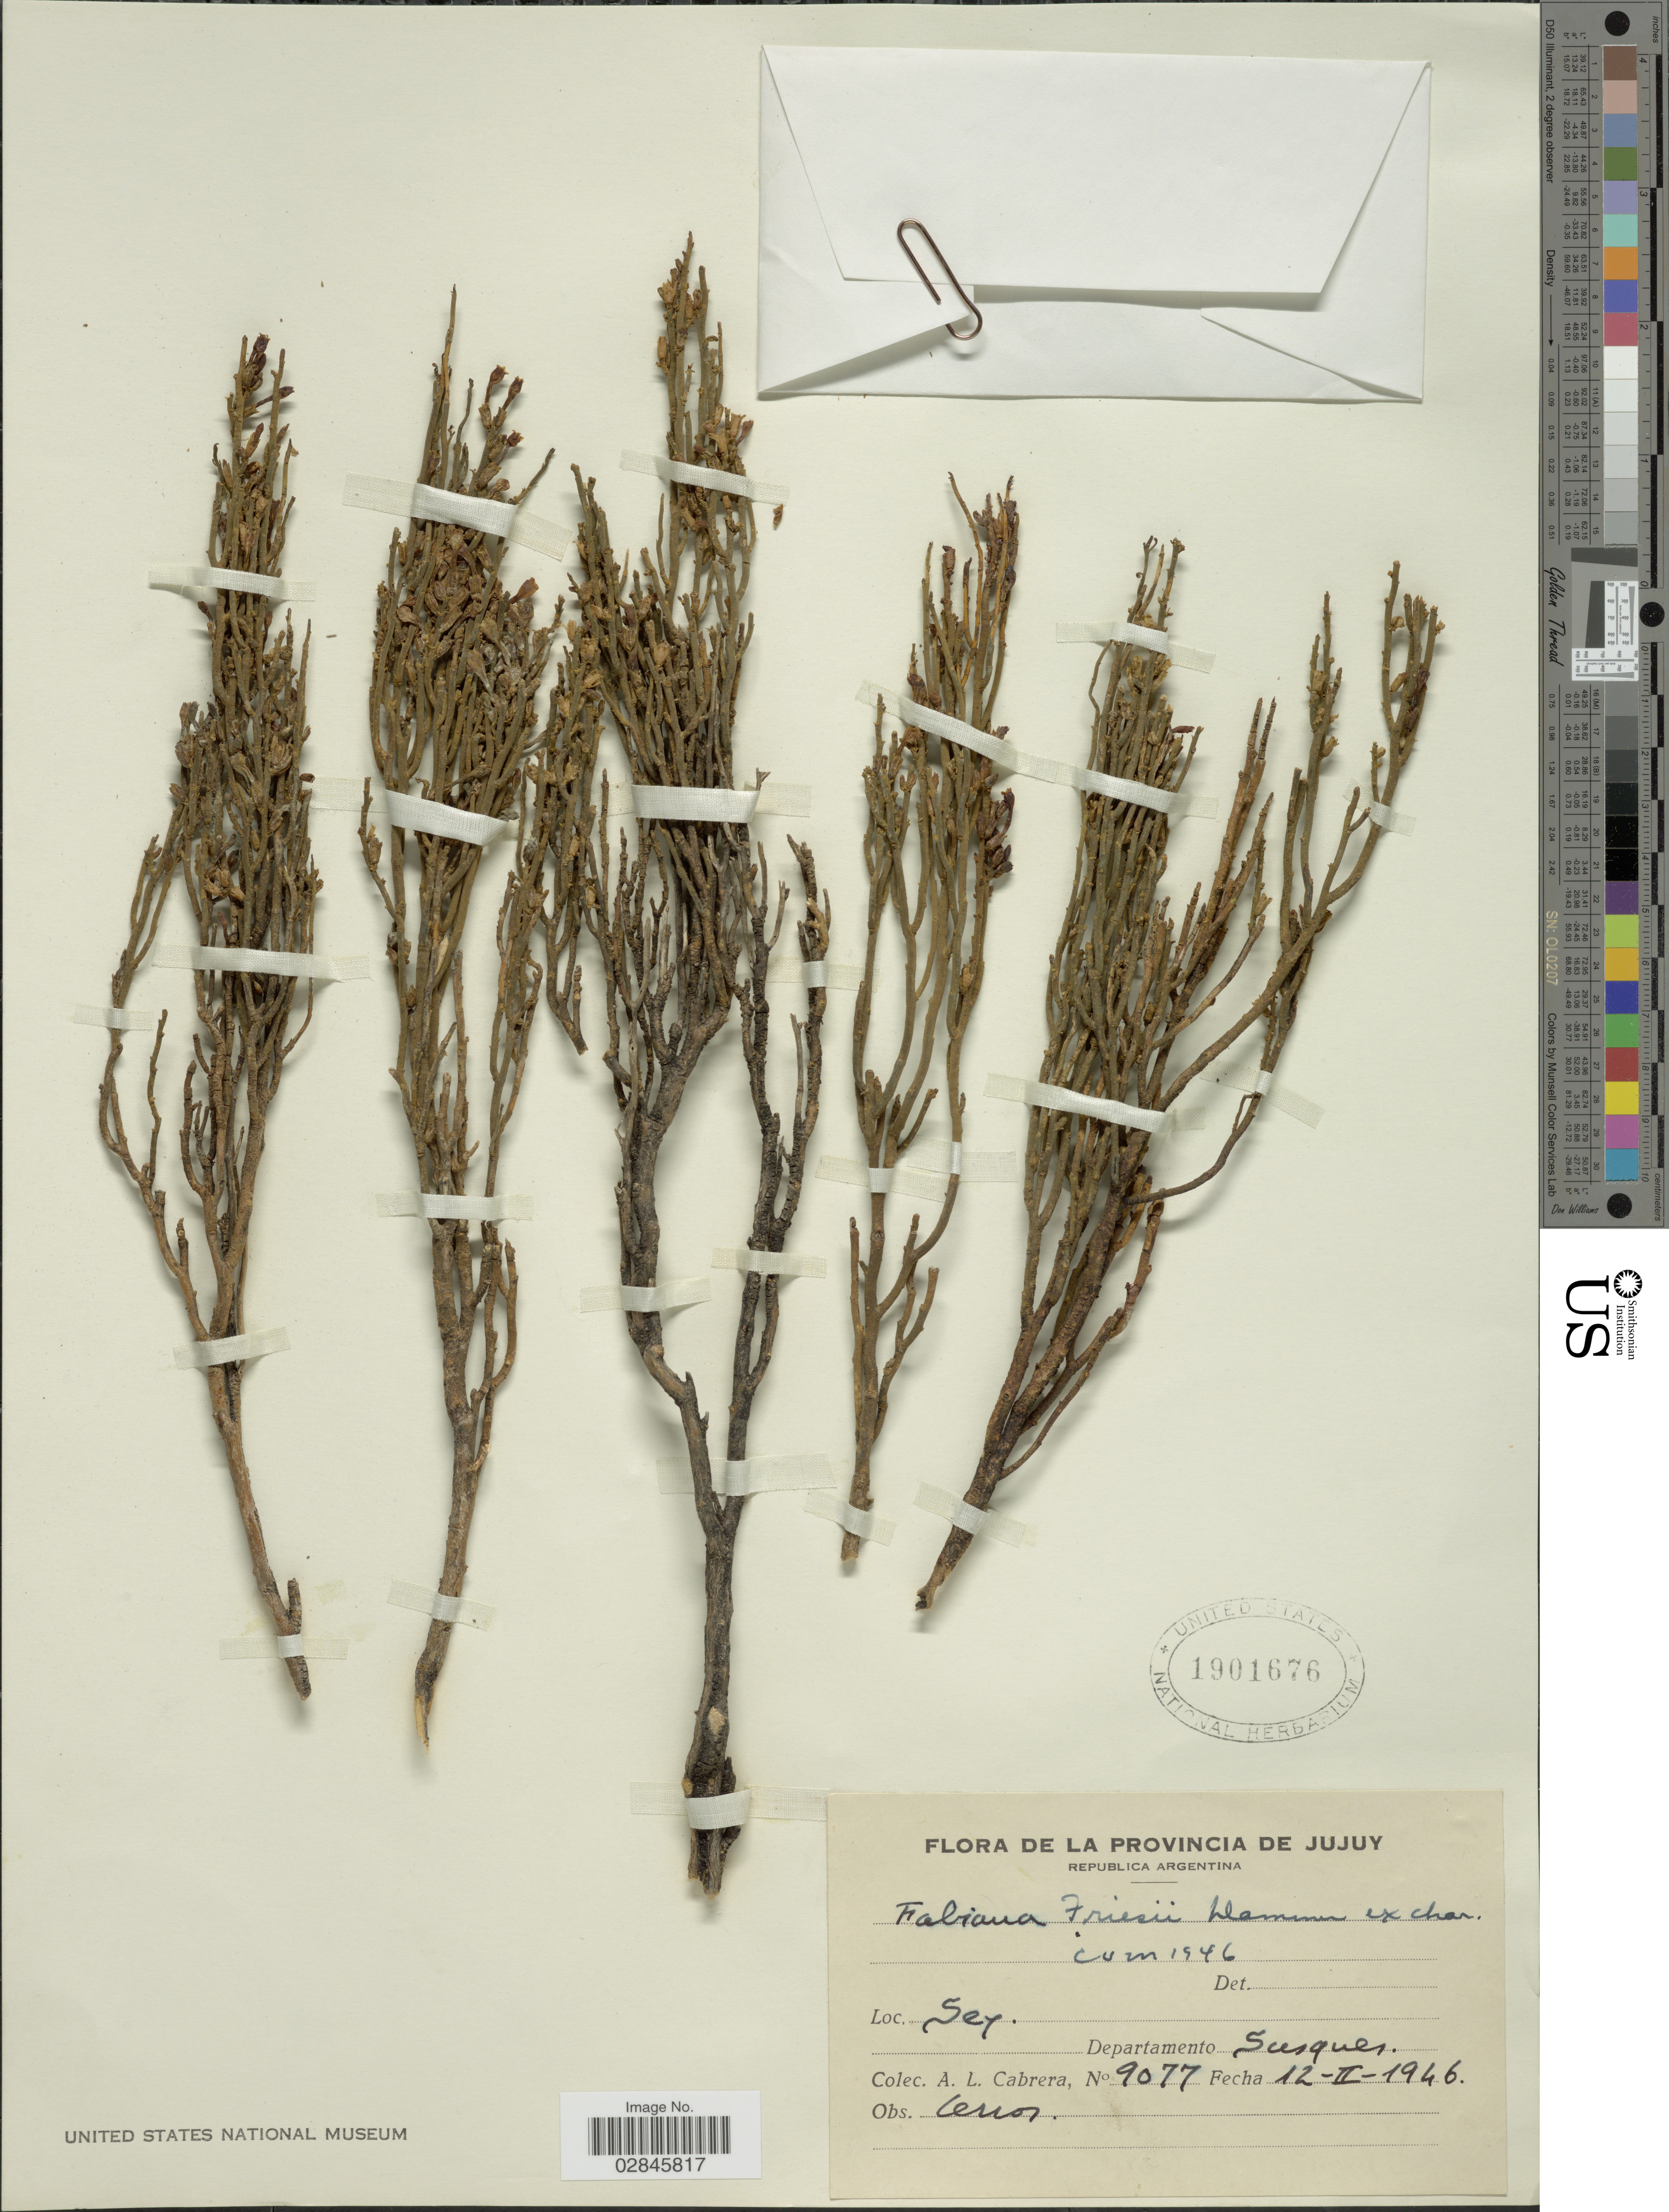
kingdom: Plantae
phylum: Tracheophyta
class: Magnoliopsida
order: Solanales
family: Solanaceae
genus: Fabiana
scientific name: Fabiana friesii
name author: Dammer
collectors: A. L. Cabrera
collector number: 9077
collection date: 1946-02-12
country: Argentina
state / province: Jujuy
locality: Republica Argentina. Sey. Departamento Susques.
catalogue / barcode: US 1901676